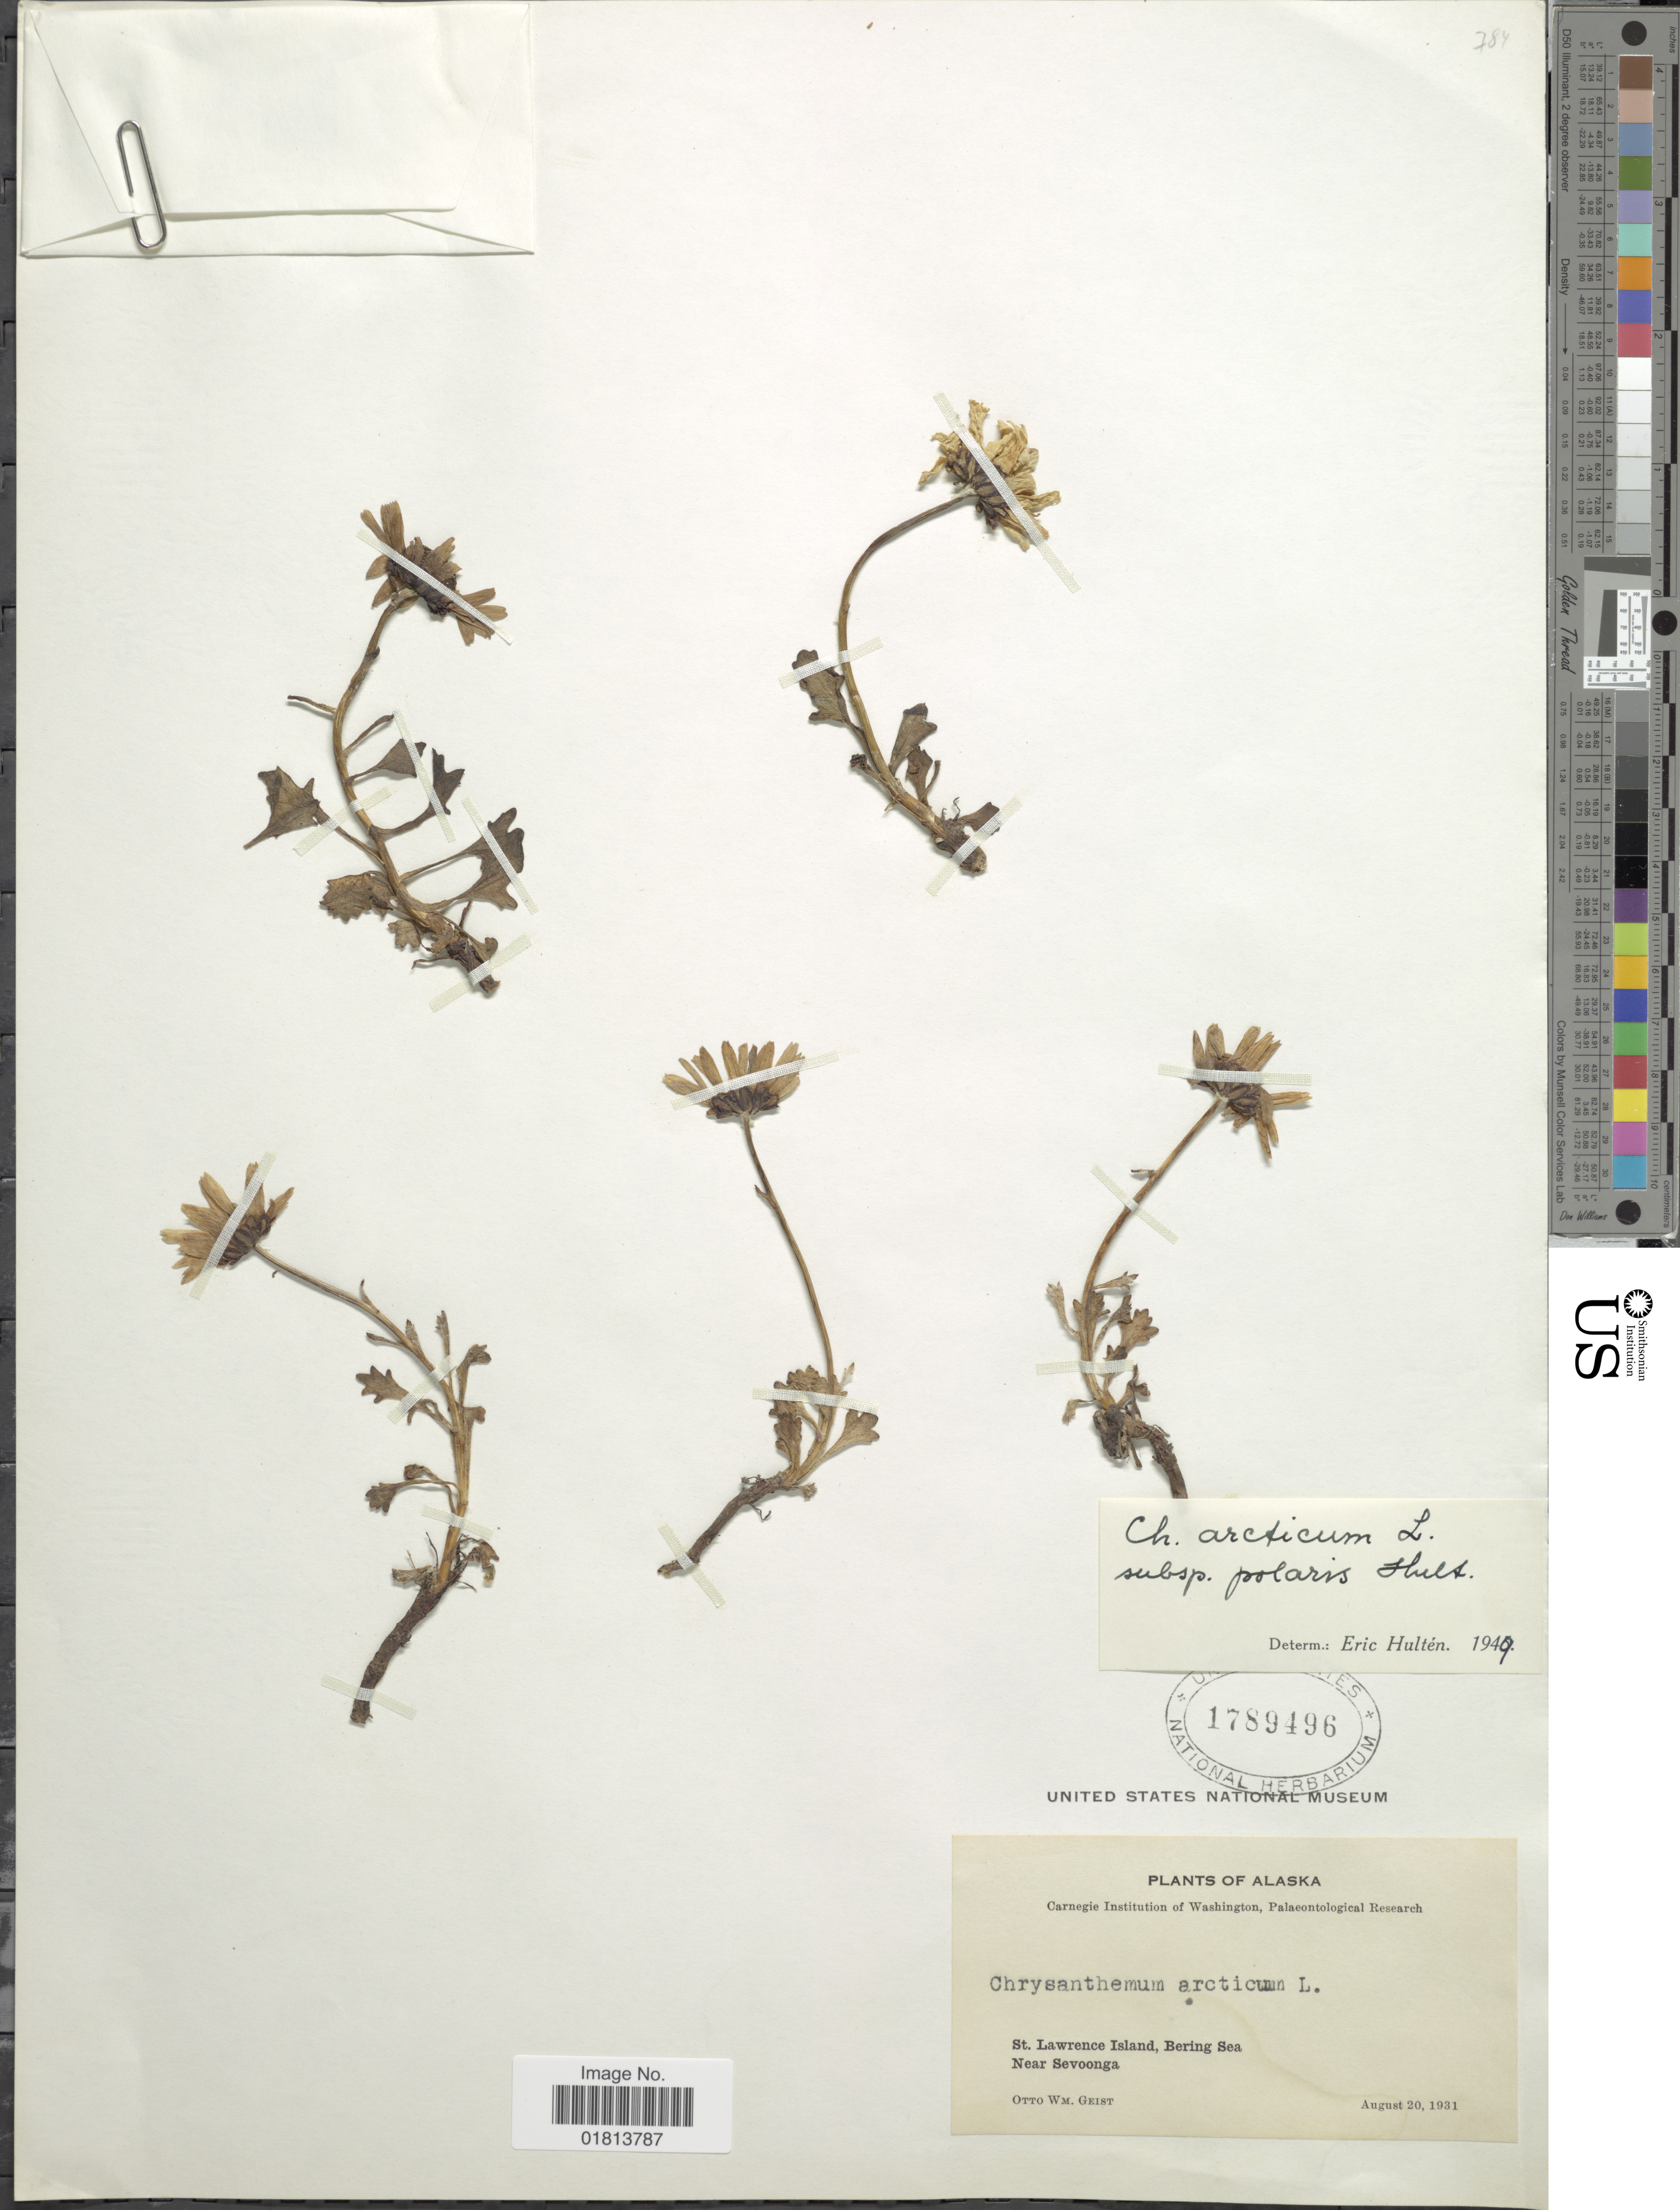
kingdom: Plantae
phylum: Tracheophyta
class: Magnoliopsida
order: Asterales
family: Asteraceae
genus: Arctanthemum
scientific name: Arctanthemum arcticum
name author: (L.) Tzvelev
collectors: O. Geist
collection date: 1931-08-20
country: United States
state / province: Alaska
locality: St. Lawrence Island, Bering Sea, Near Sevoonga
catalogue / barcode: US 1789496